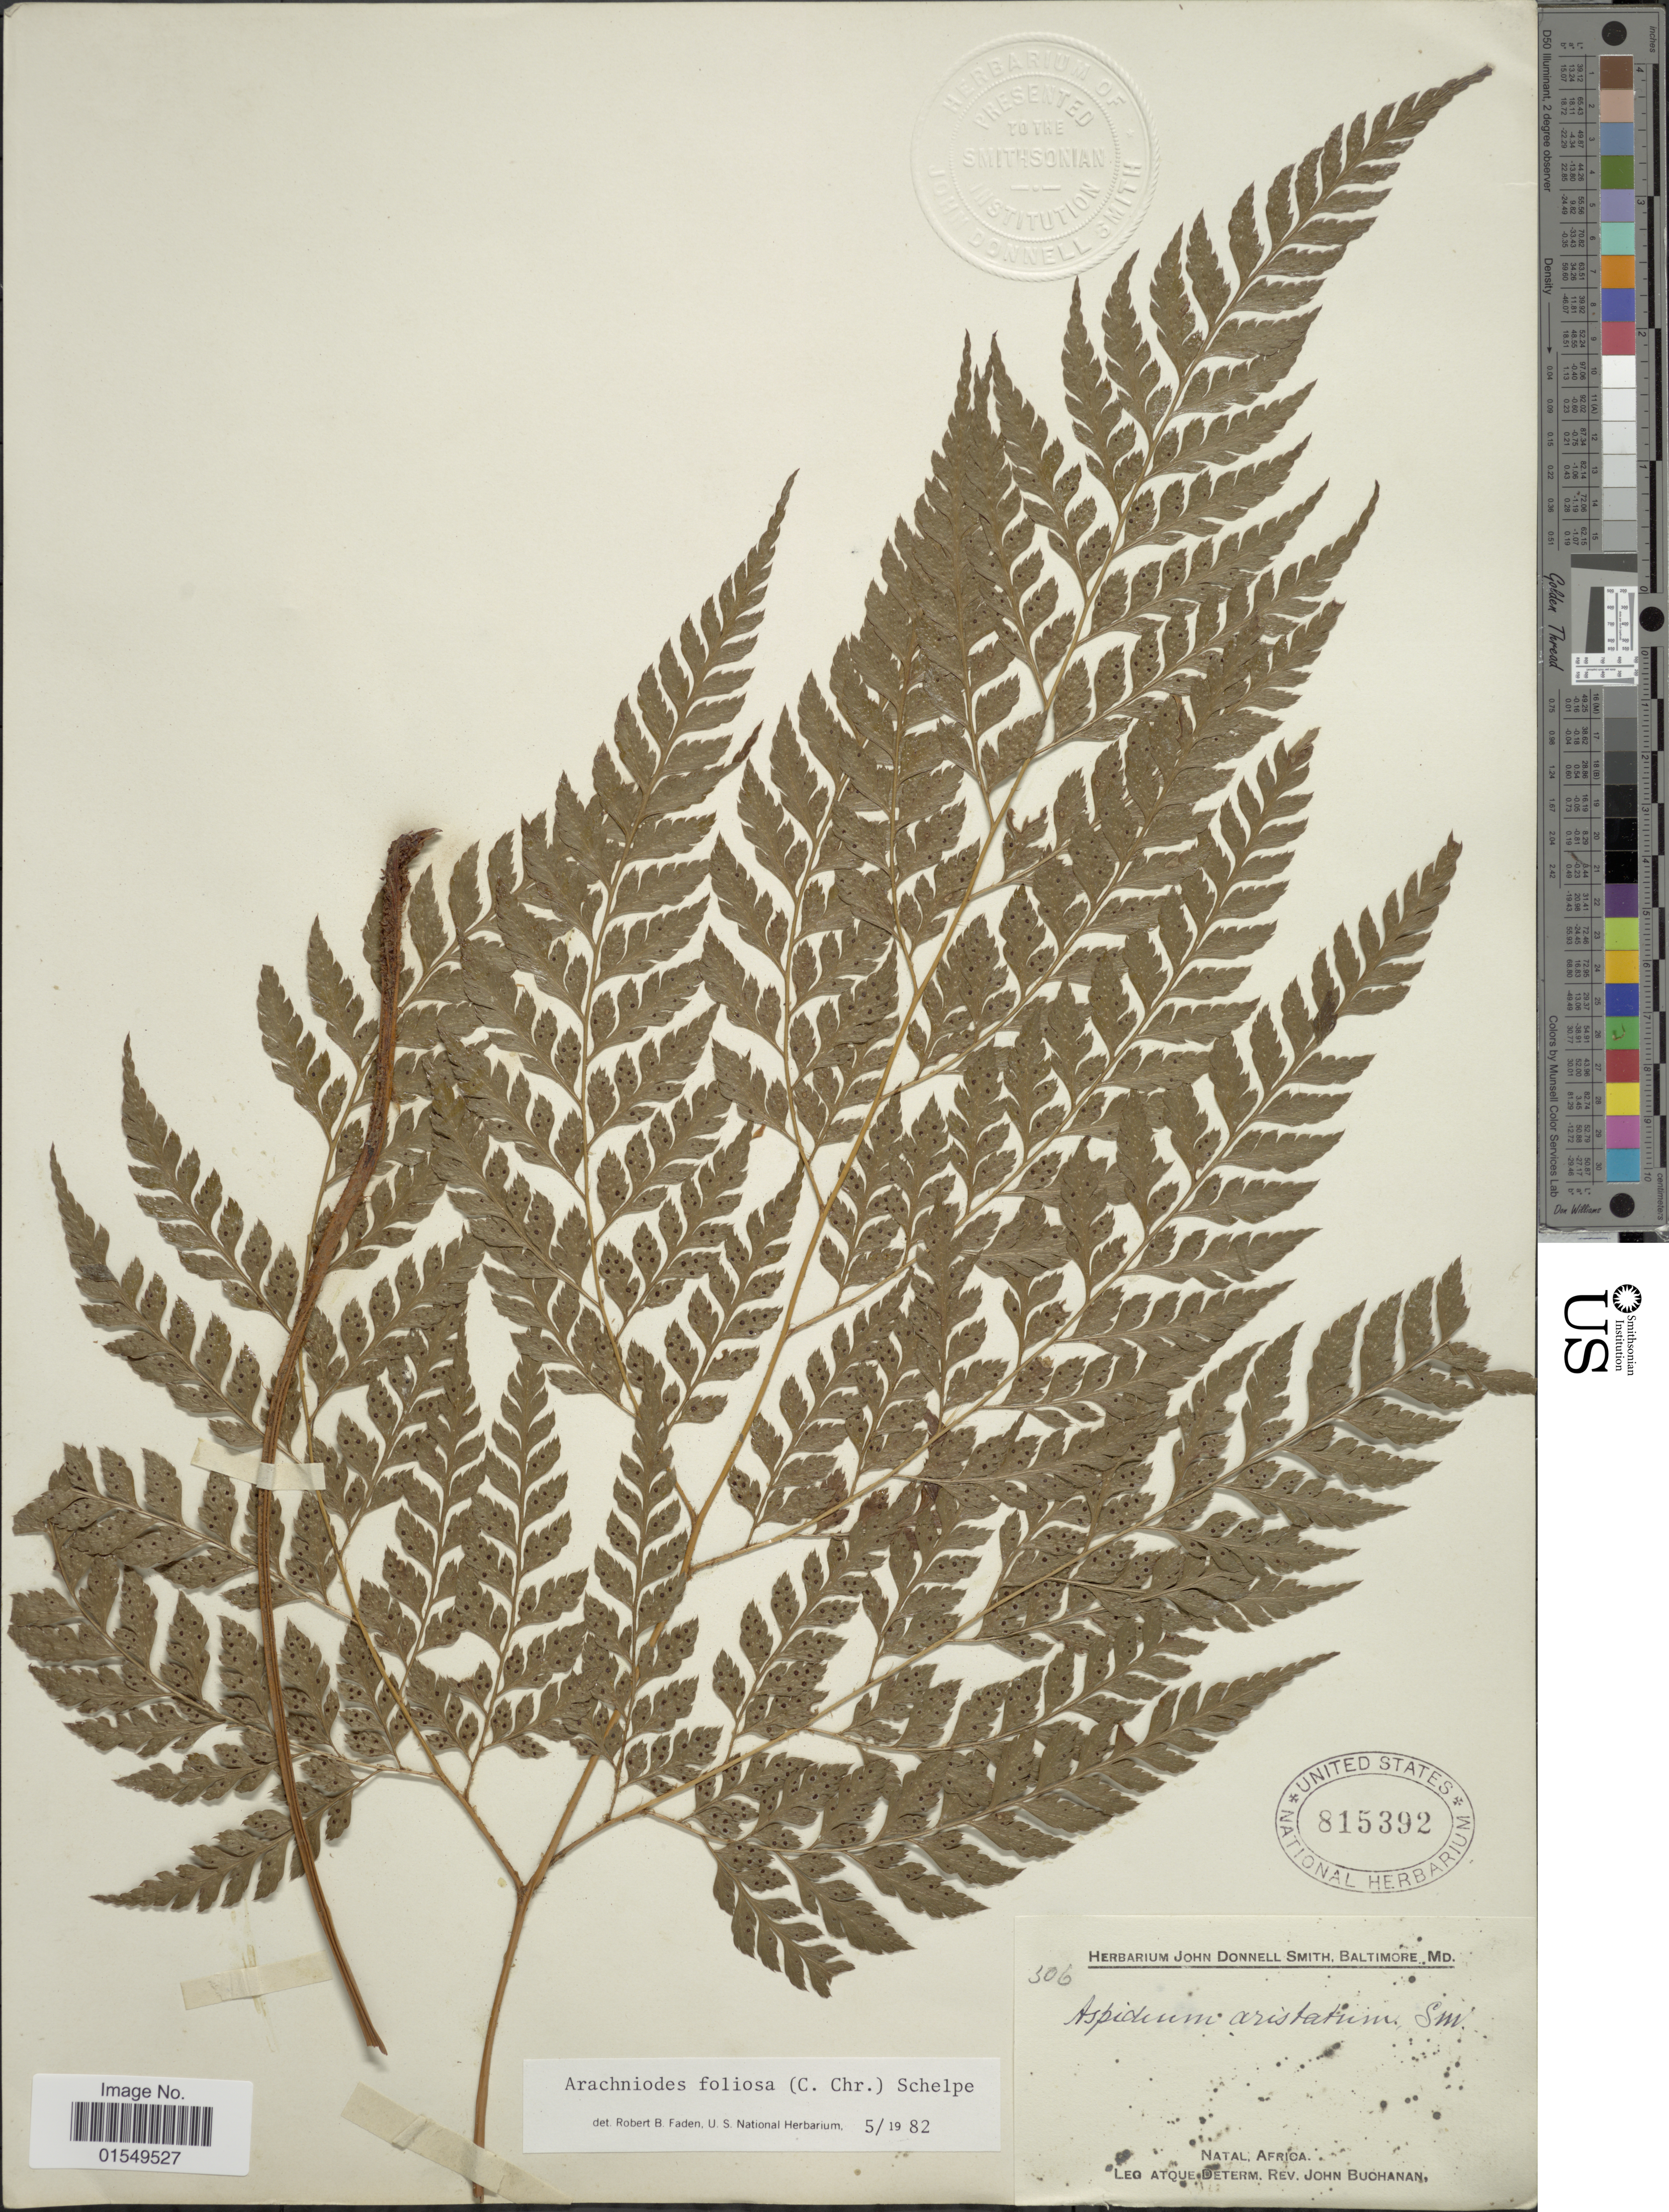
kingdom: Plantae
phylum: Tracheophyta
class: Polypodiopsida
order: Polypodiales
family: Dryopteridaceae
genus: Arachniodes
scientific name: Arachniodes foliosa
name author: (C. Chr.) Schelpe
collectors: Atque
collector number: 306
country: South Africa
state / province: KwaZulu-Natal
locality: Natal, Africa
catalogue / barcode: US 815392